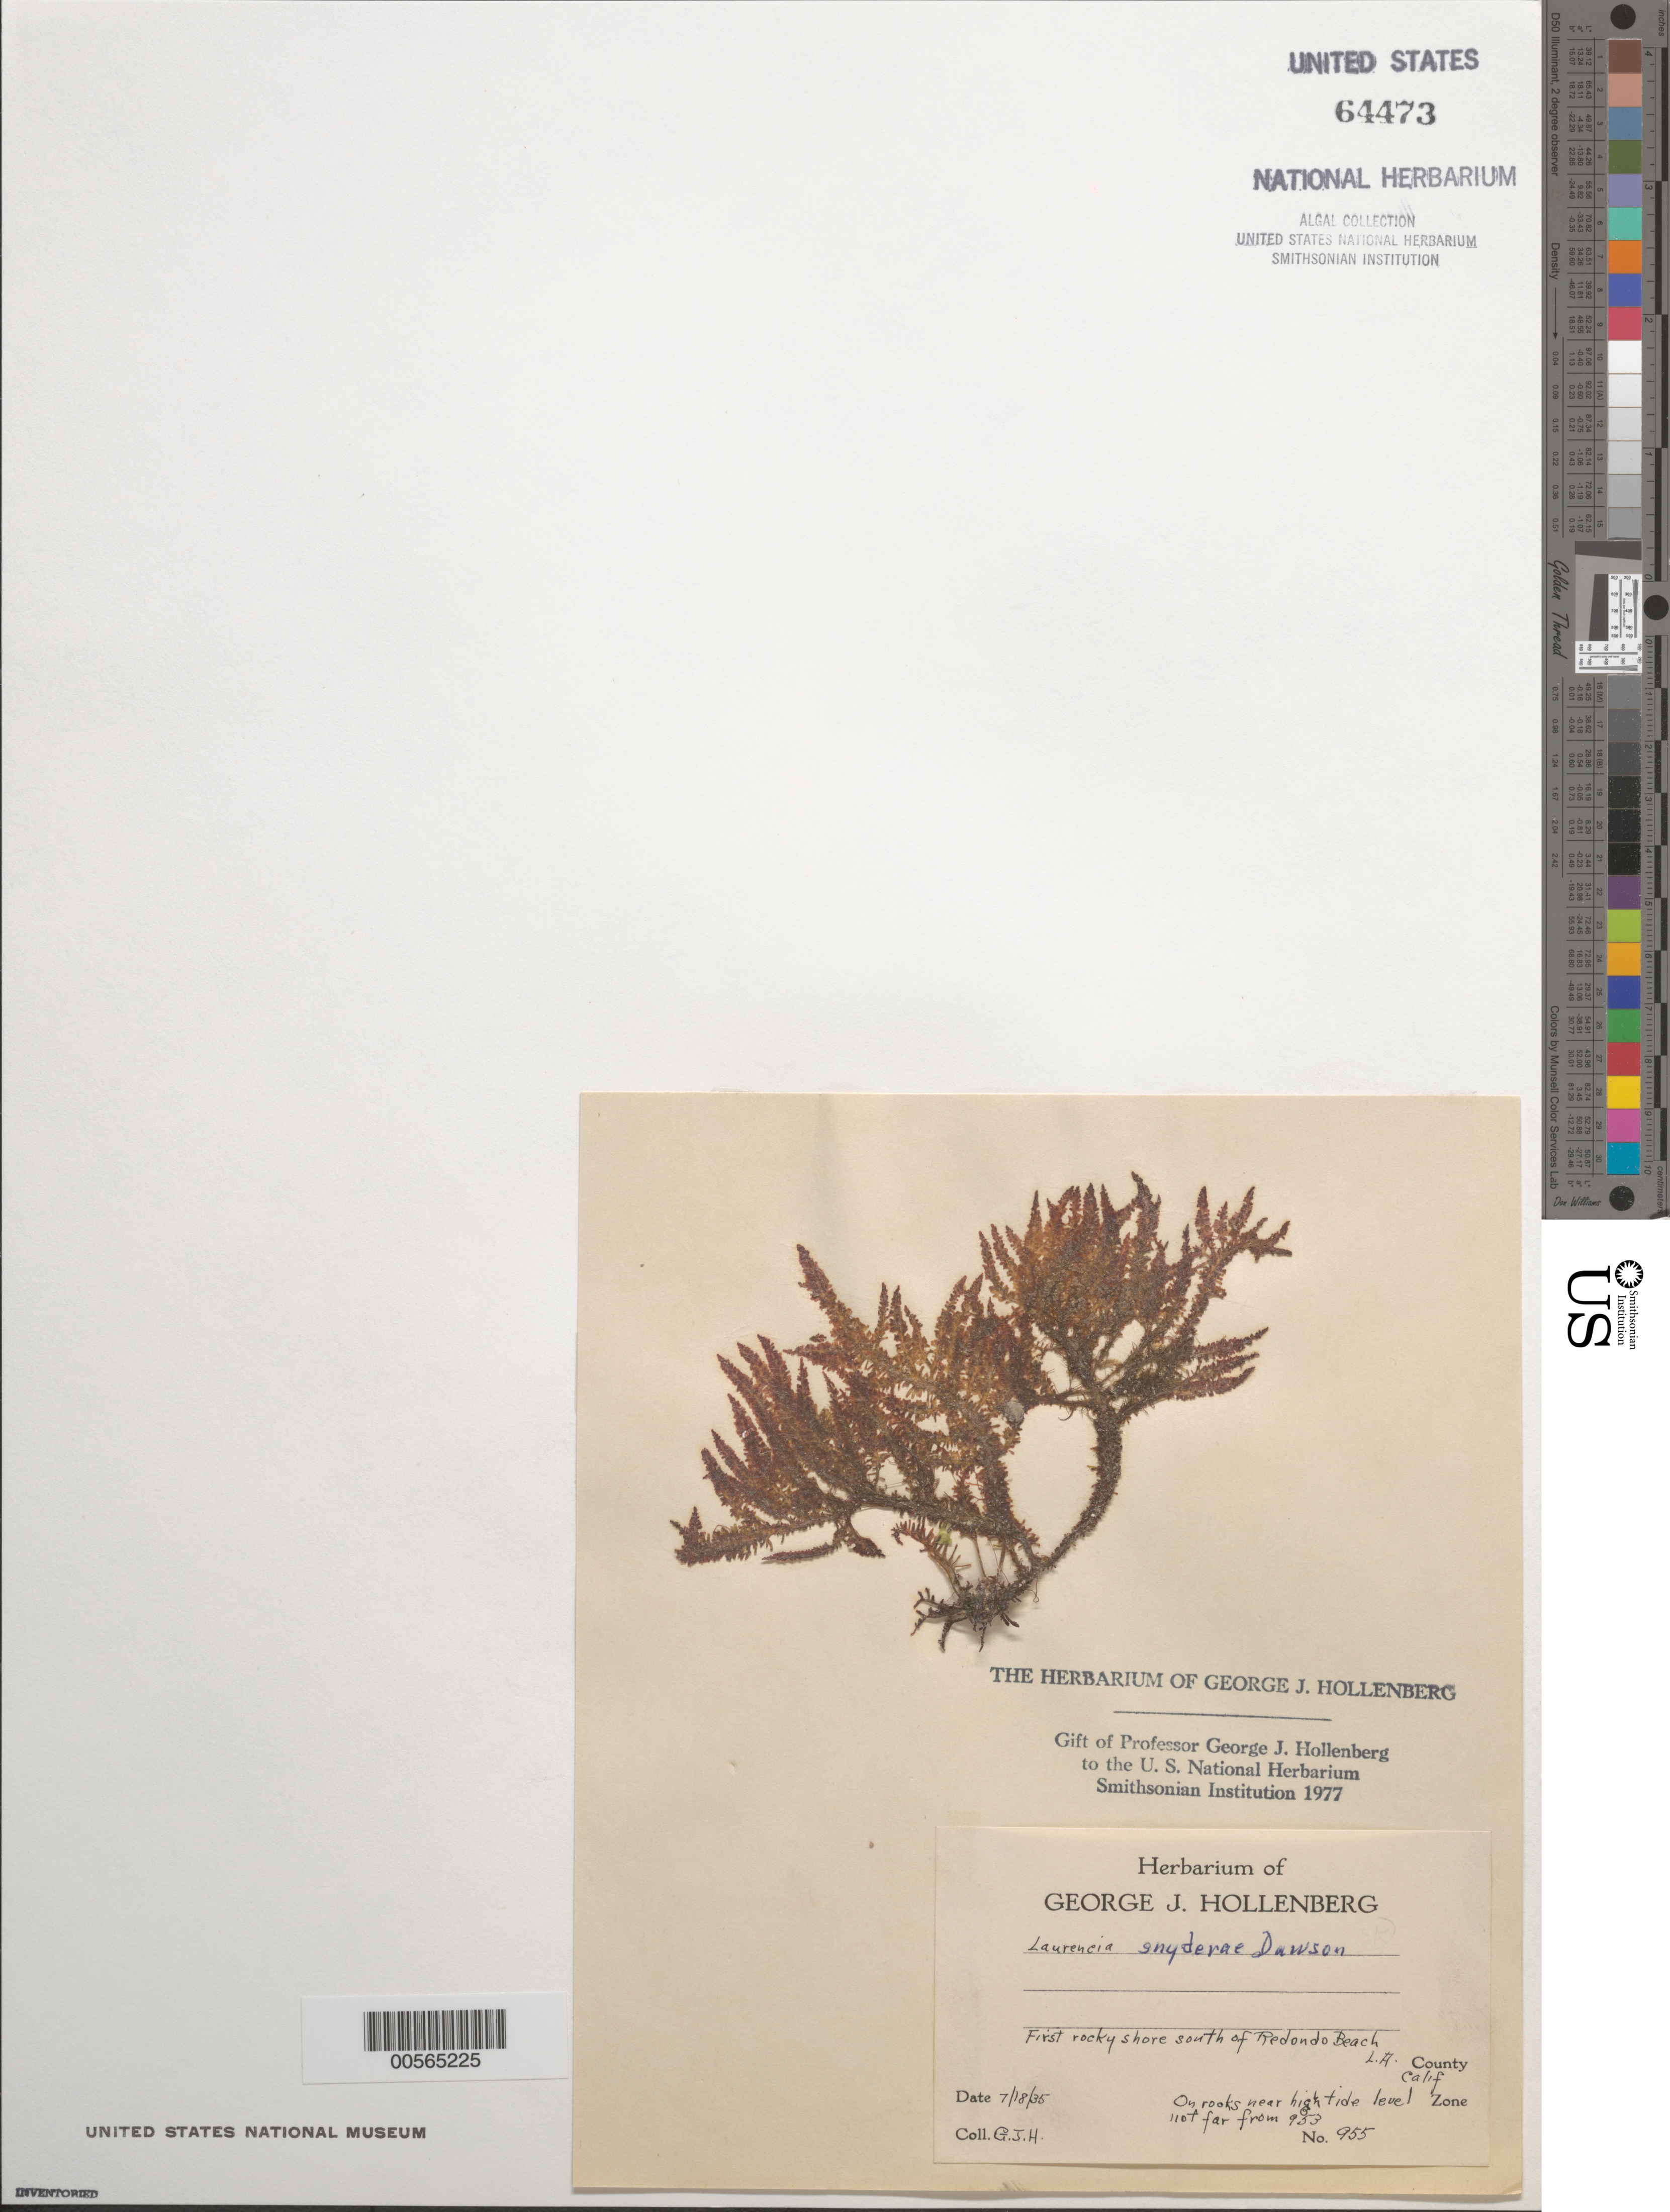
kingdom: Plantae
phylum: Rhodophyta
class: Florideophyceae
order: Ceramiales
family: Rhodomelaceae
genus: Laurencia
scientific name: Laurencia snyderae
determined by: Hollenberg, George J.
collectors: G. Hollenberg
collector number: GJH 955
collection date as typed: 18 Apr 1935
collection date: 1935-04-18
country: United States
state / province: California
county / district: Los Angeles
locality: First rocky shore south of Redondo Beach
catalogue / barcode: US 64473